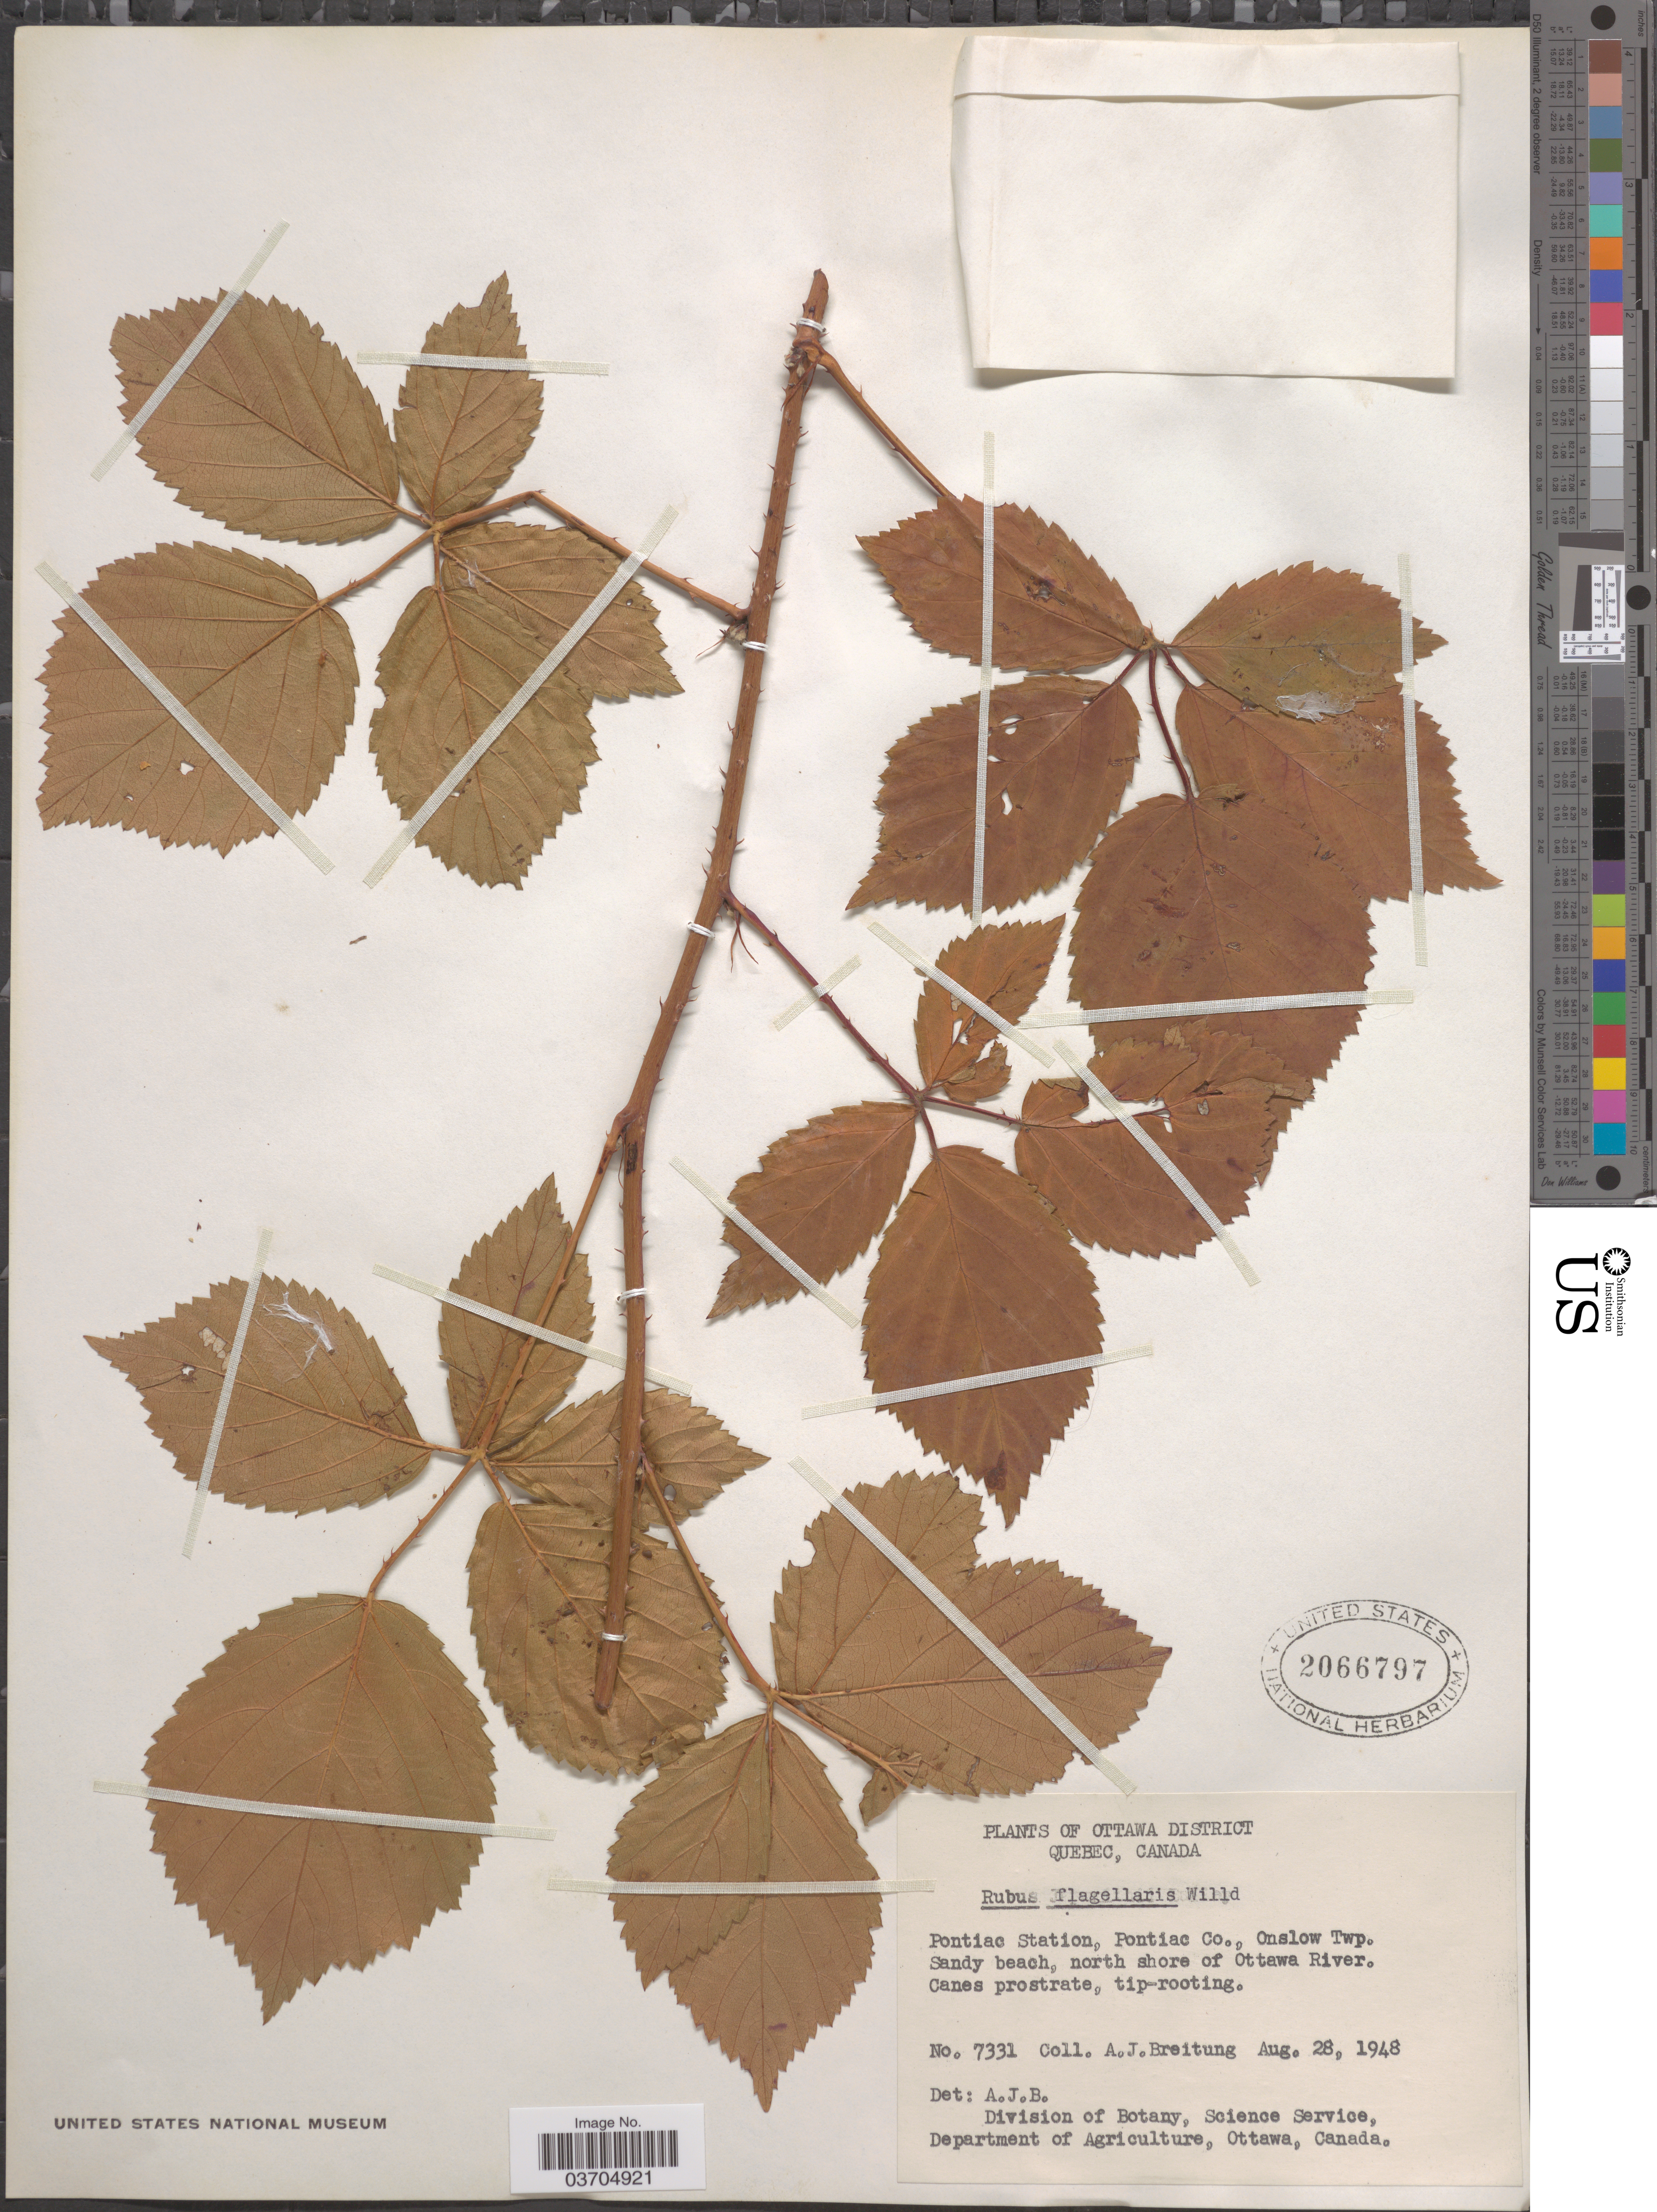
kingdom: Plantae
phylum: Tracheophyta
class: Magnoliopsida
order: Rosales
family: Rosaceae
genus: Rubus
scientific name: Rubus flagellaris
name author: Willd.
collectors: A. Breitung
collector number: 7331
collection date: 1948-08-28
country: Canada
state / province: Quebec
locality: Ottawa District. Pontiac Station, Pontiac Co., Onslow Twp. North shore of Ottawa River.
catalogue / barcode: US 2066797